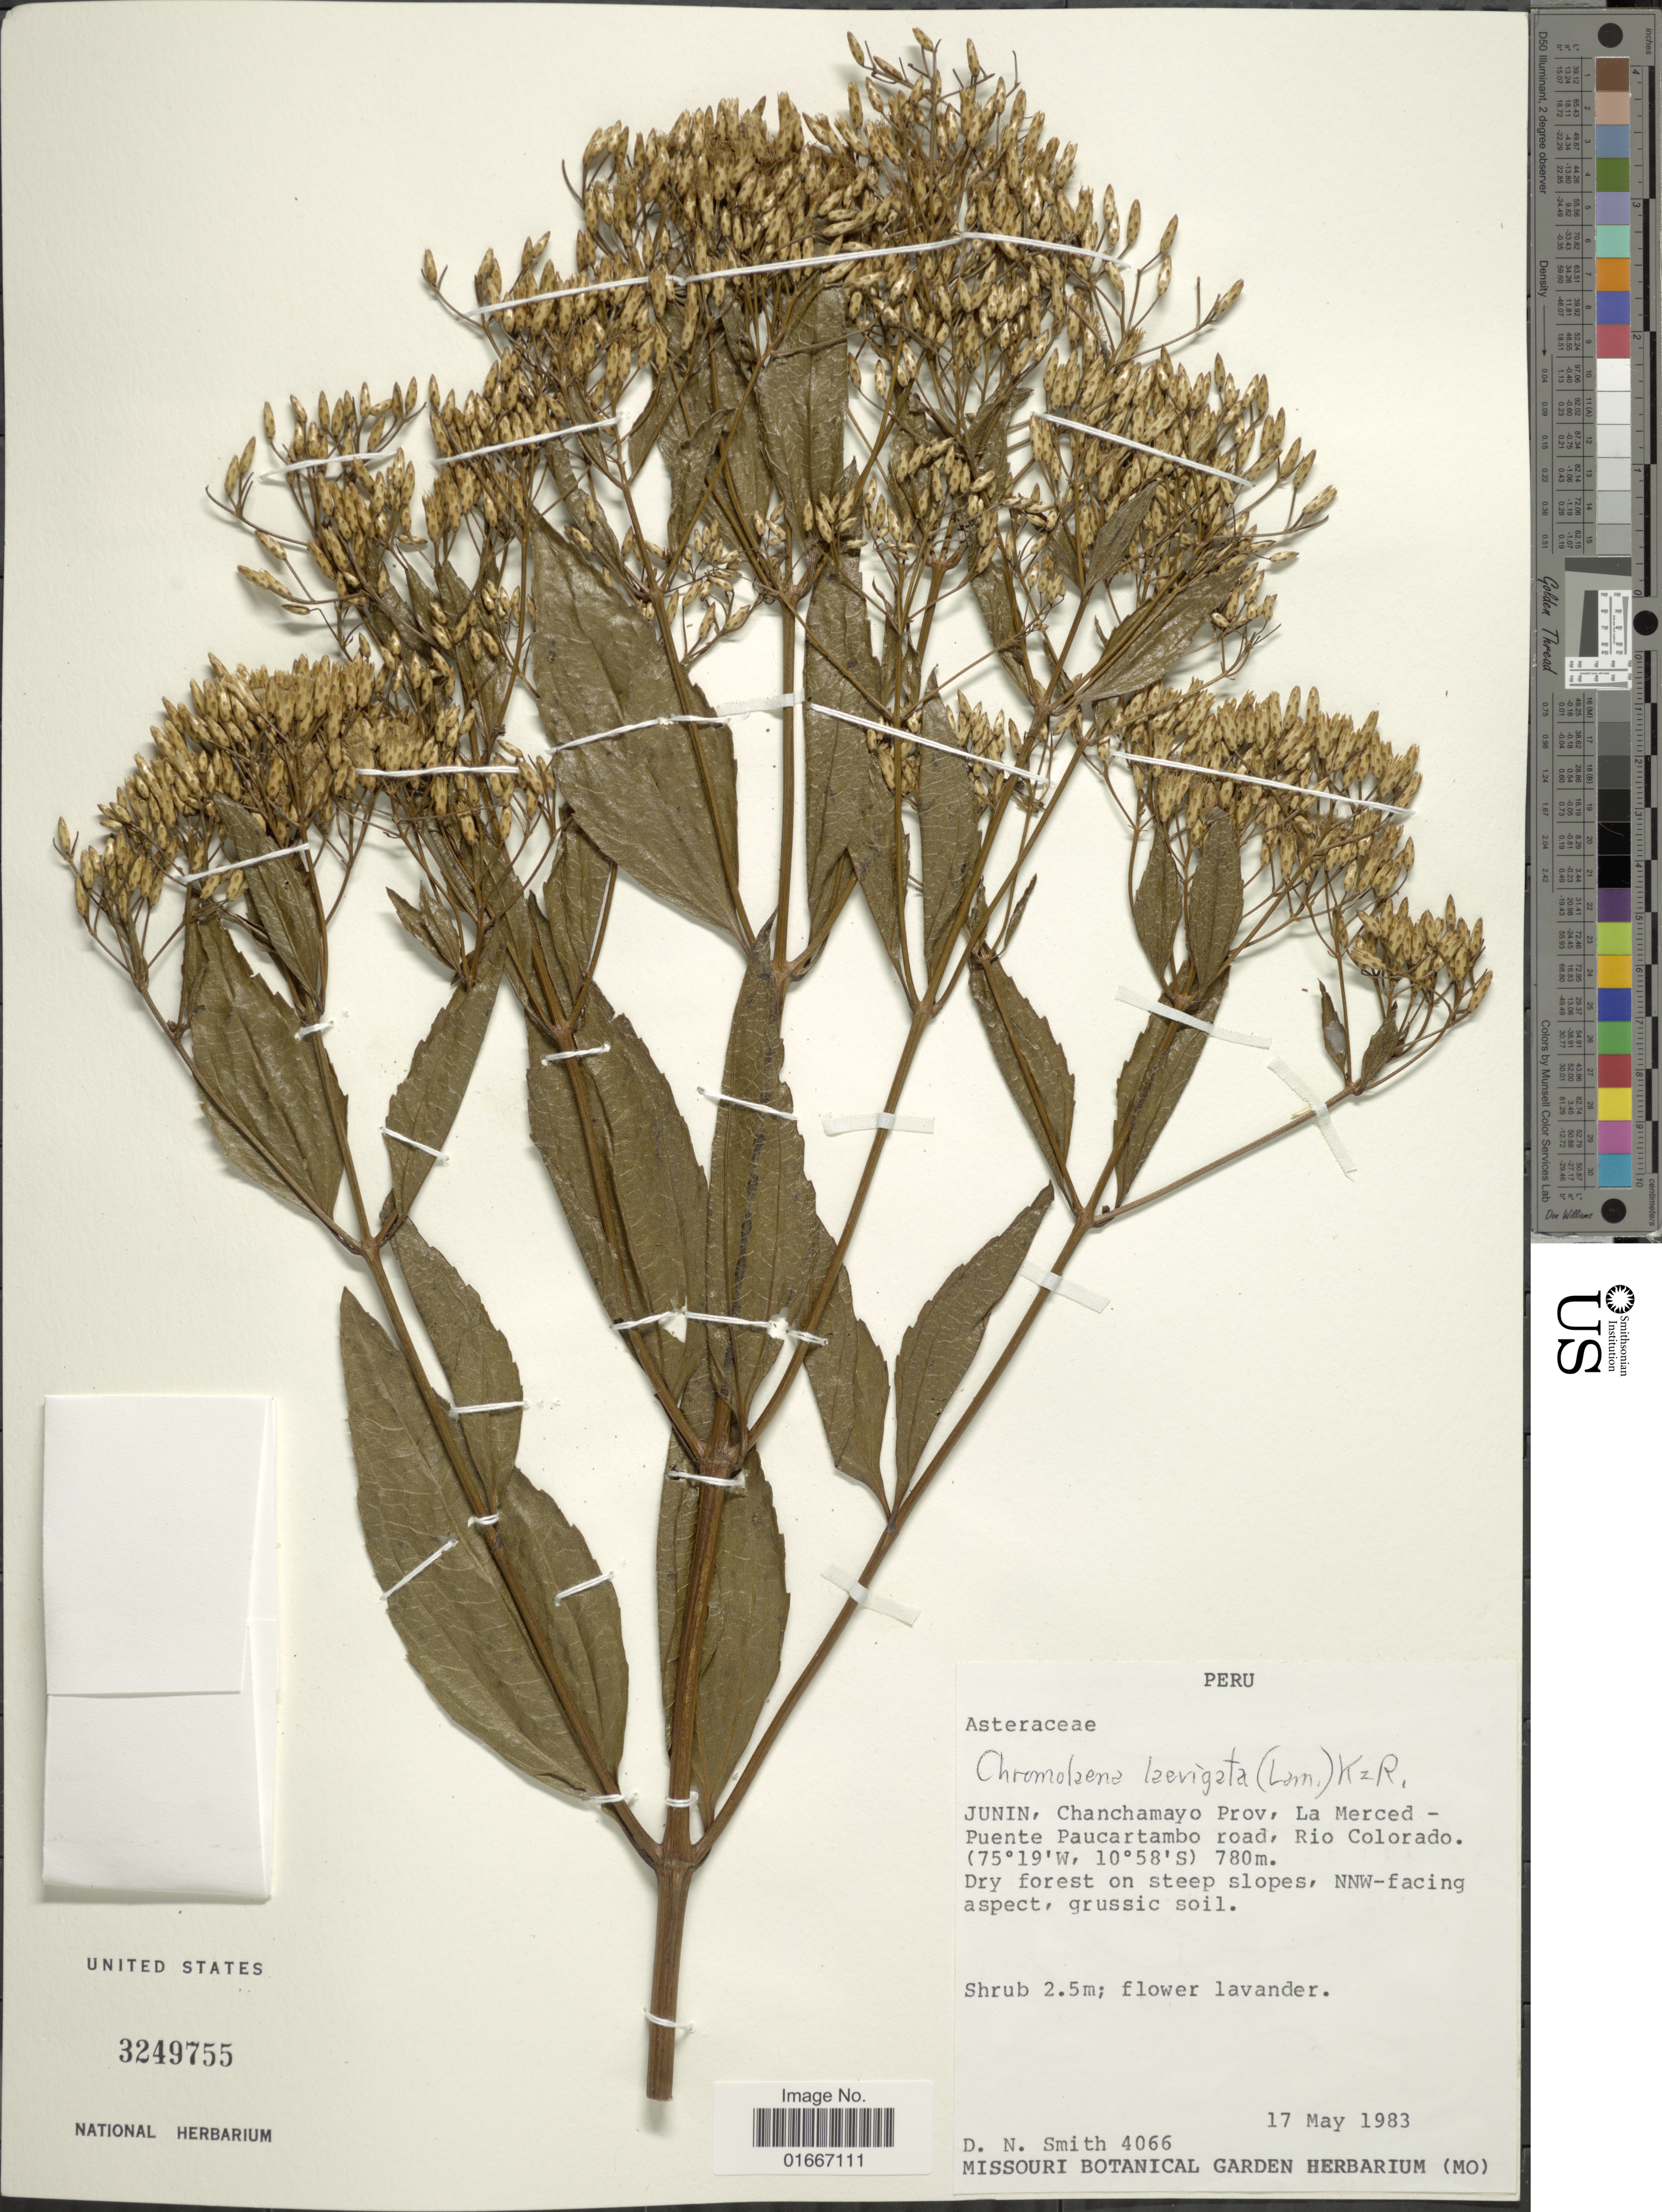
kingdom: Plantae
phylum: Tracheophyta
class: Magnoliopsida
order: Asterales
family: Asteraceae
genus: Chromolaena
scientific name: Chromolaena laevigata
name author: (Lam.) R.M. King & H. Rob.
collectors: D. Smith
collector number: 4066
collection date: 1983-05-17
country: Peru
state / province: Junín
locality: Chanchamayo Prov, La Merced - Puente Paucartambo road, Rio Colorado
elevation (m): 780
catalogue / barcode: US 3249755